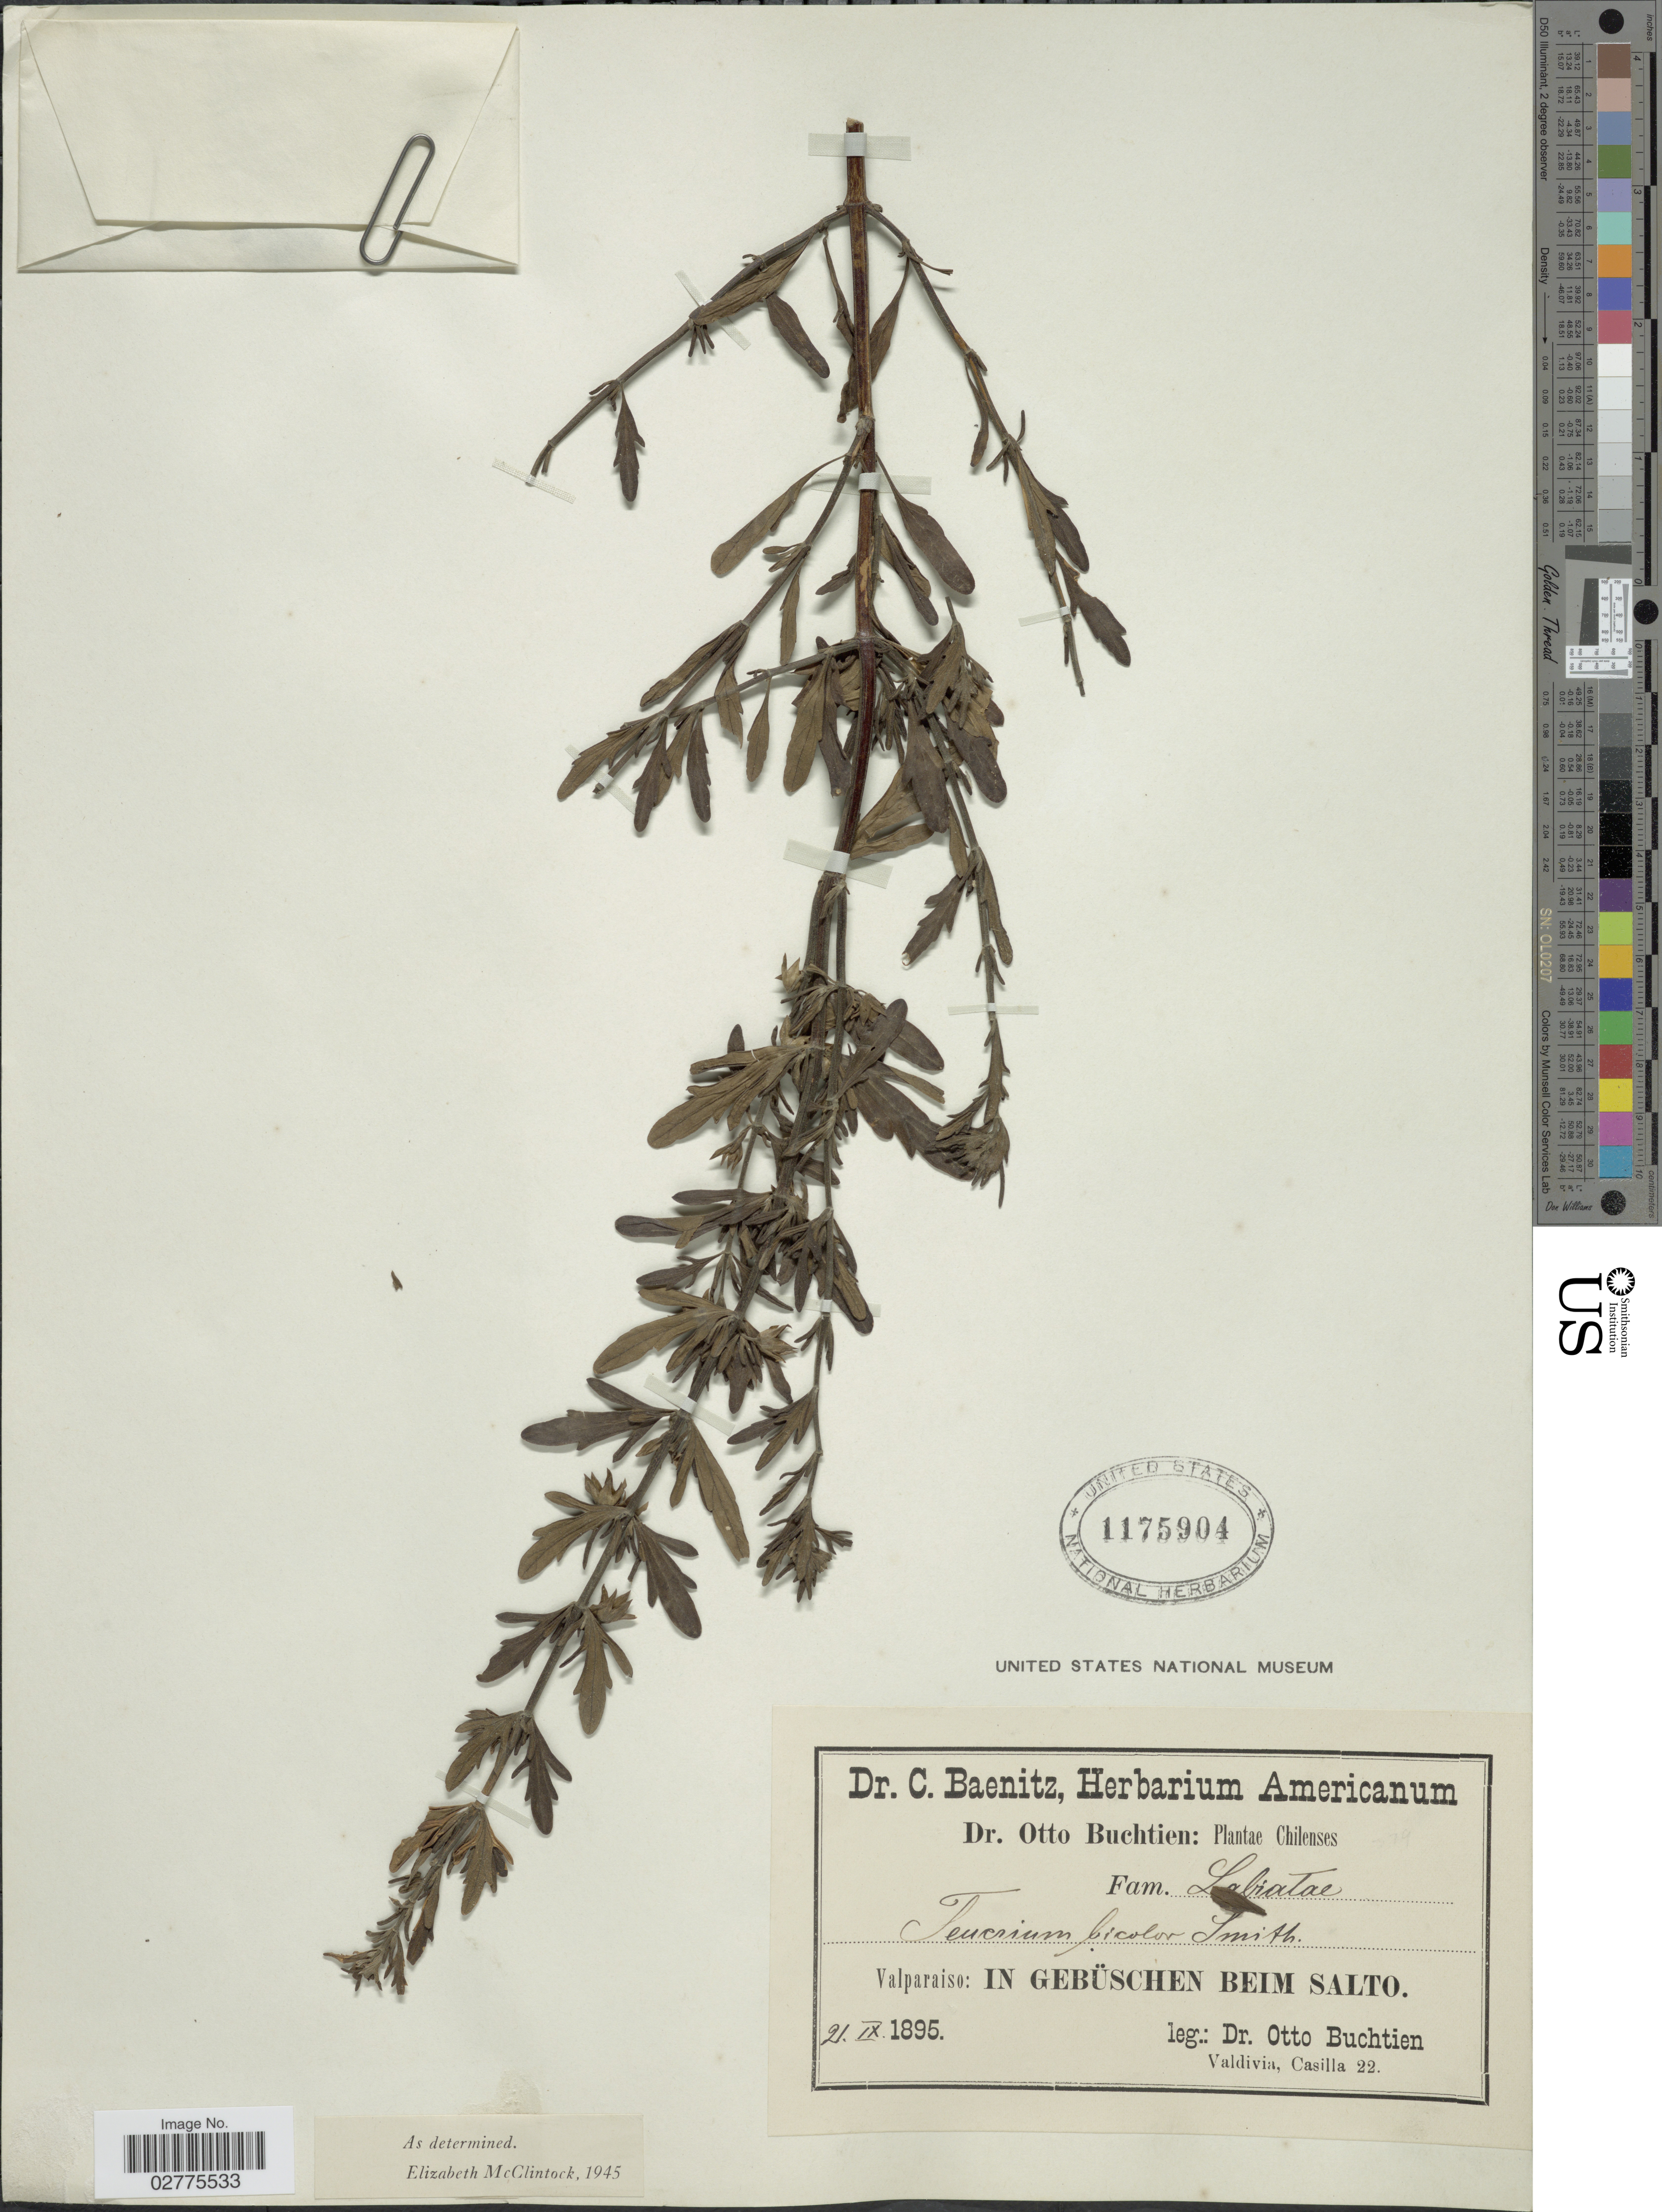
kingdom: Plantae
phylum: Tracheophyta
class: Magnoliopsida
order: Lamiales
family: Lamiaceae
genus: Teucrium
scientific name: Teucrium bicolor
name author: (Sm.) Raf.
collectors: O. Buchtien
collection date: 1895-09-21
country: Chile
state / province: Valparaíso (V)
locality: Valparaiso: In Gebüschen beim Salto.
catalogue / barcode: US 1175904